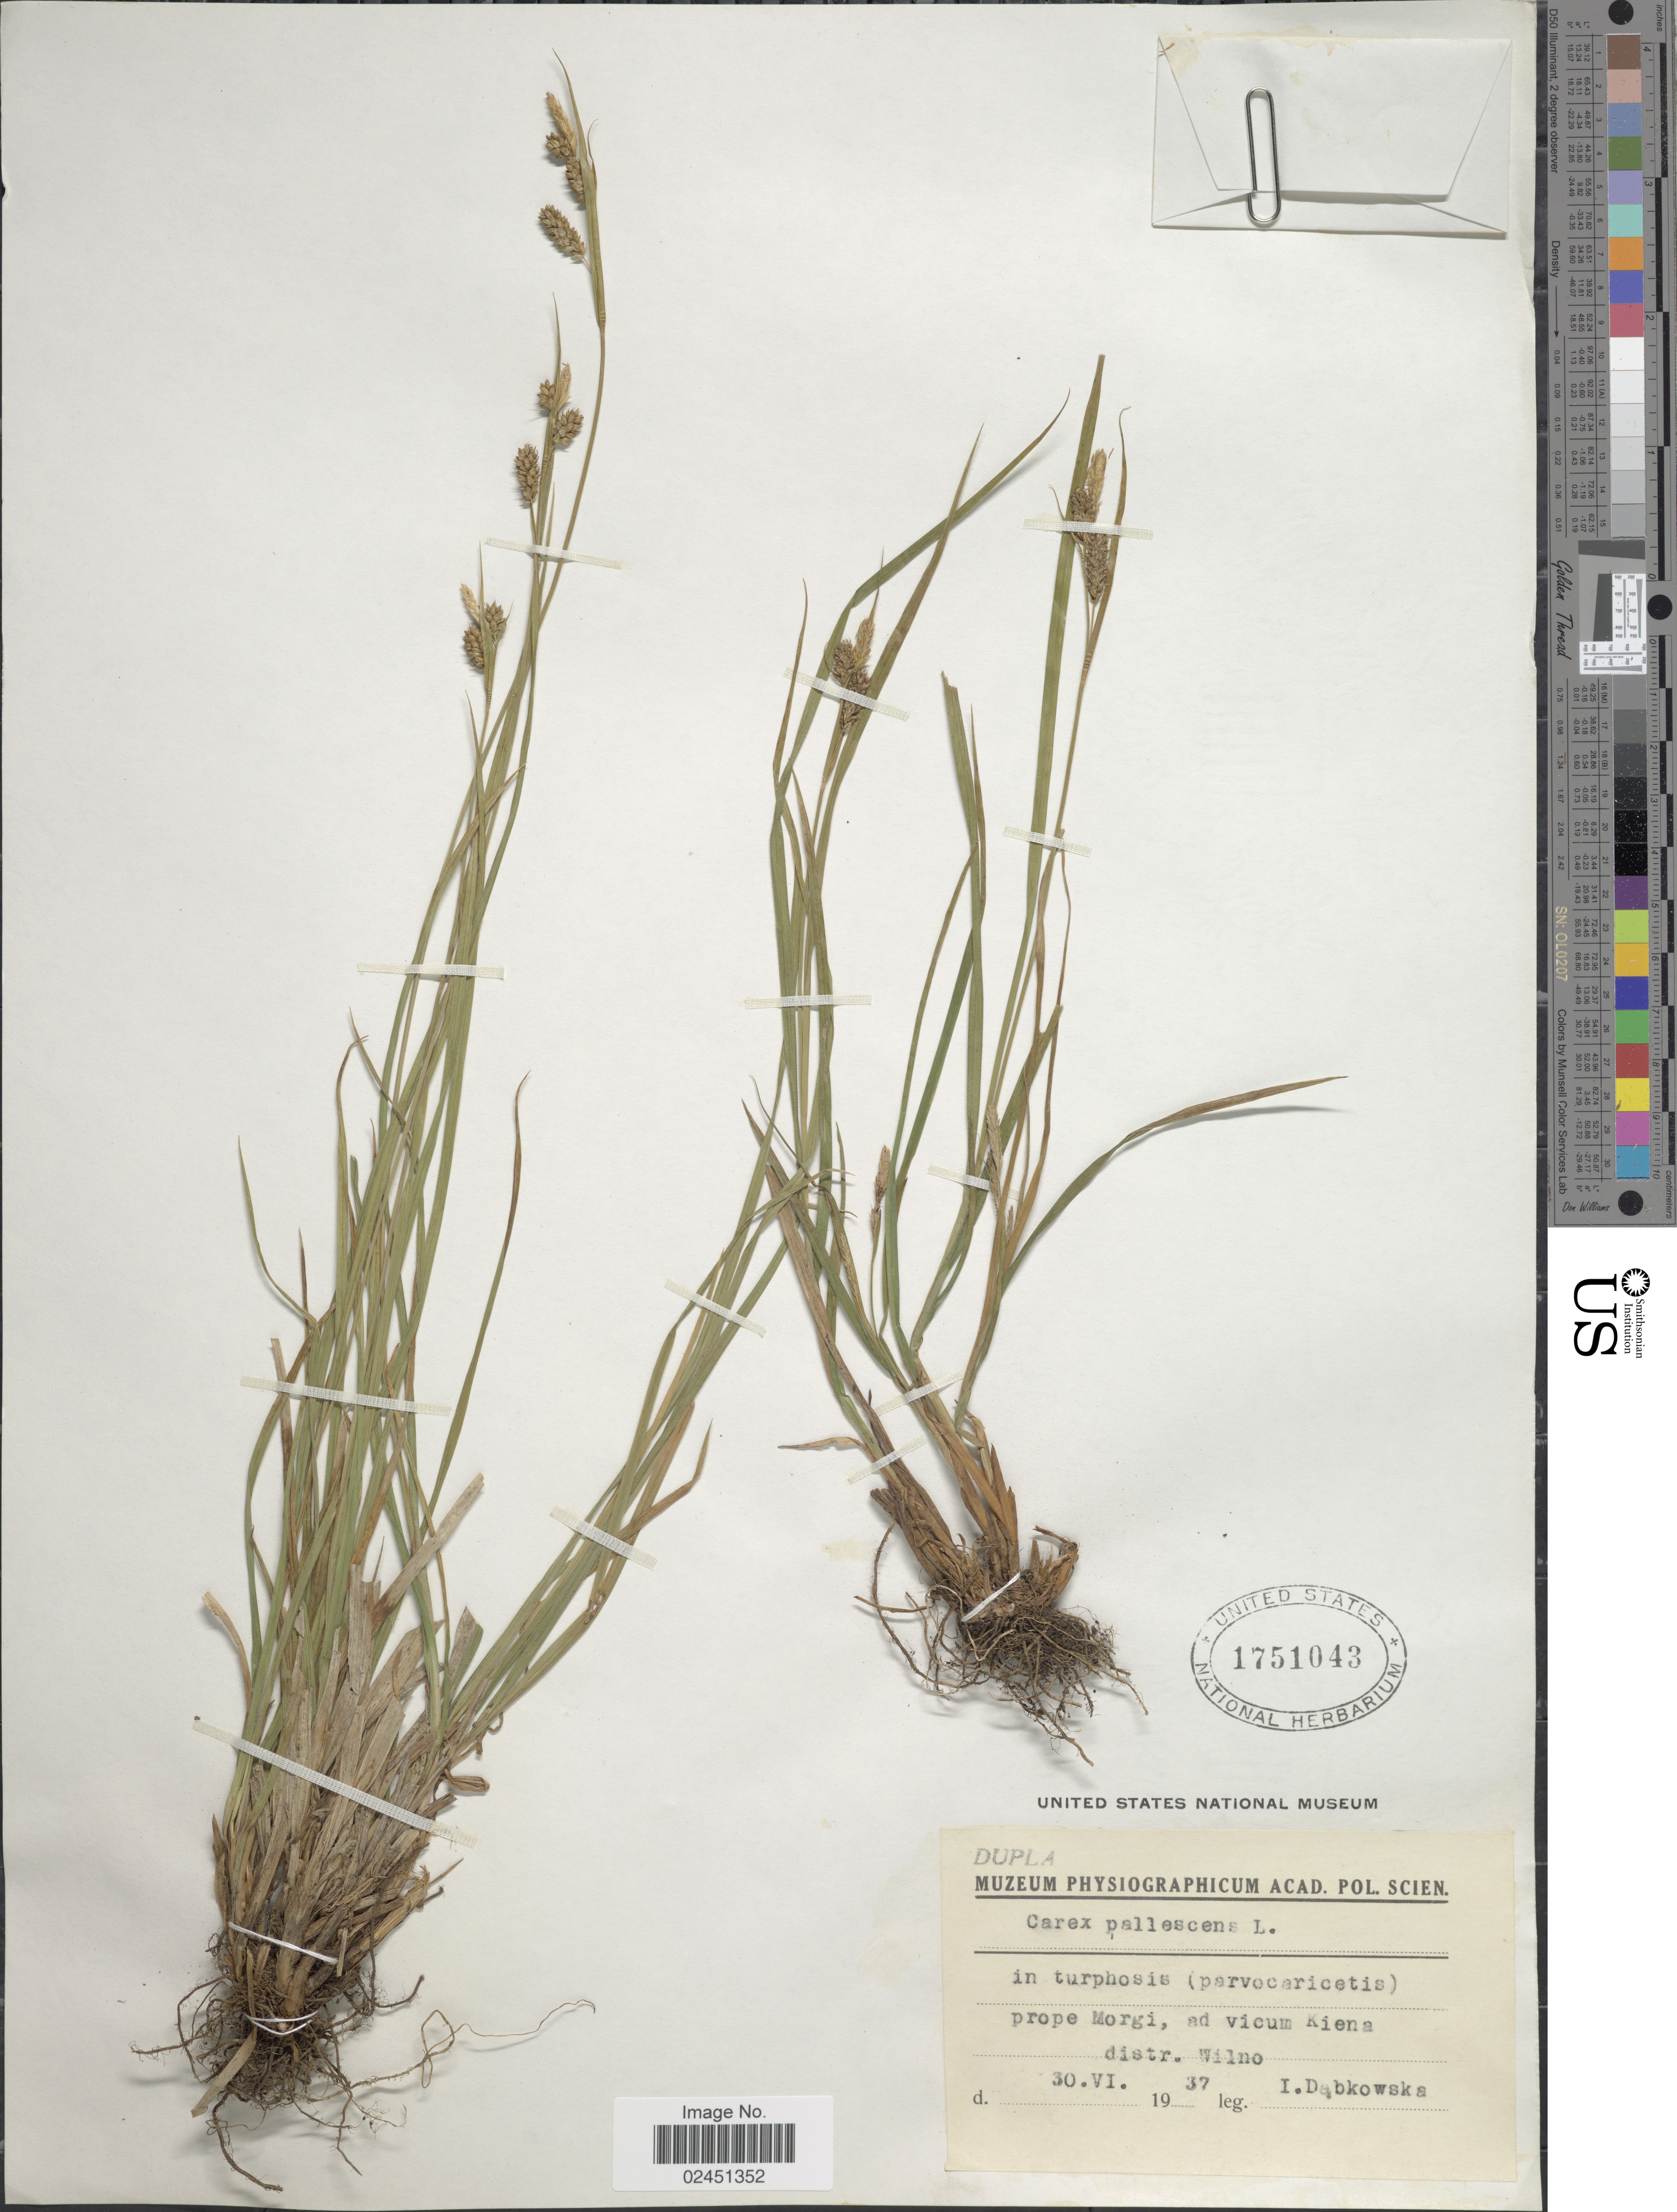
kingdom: Plantae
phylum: Tracheophyta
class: Liliopsida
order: Poales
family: Cyperaceae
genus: Carex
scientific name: Carex pallescens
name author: L.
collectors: I. Dabkowska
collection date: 1937-06-30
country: Poland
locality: Prope Morgi, ad vicum Kiena, distr. Wilno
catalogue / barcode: US 1751043